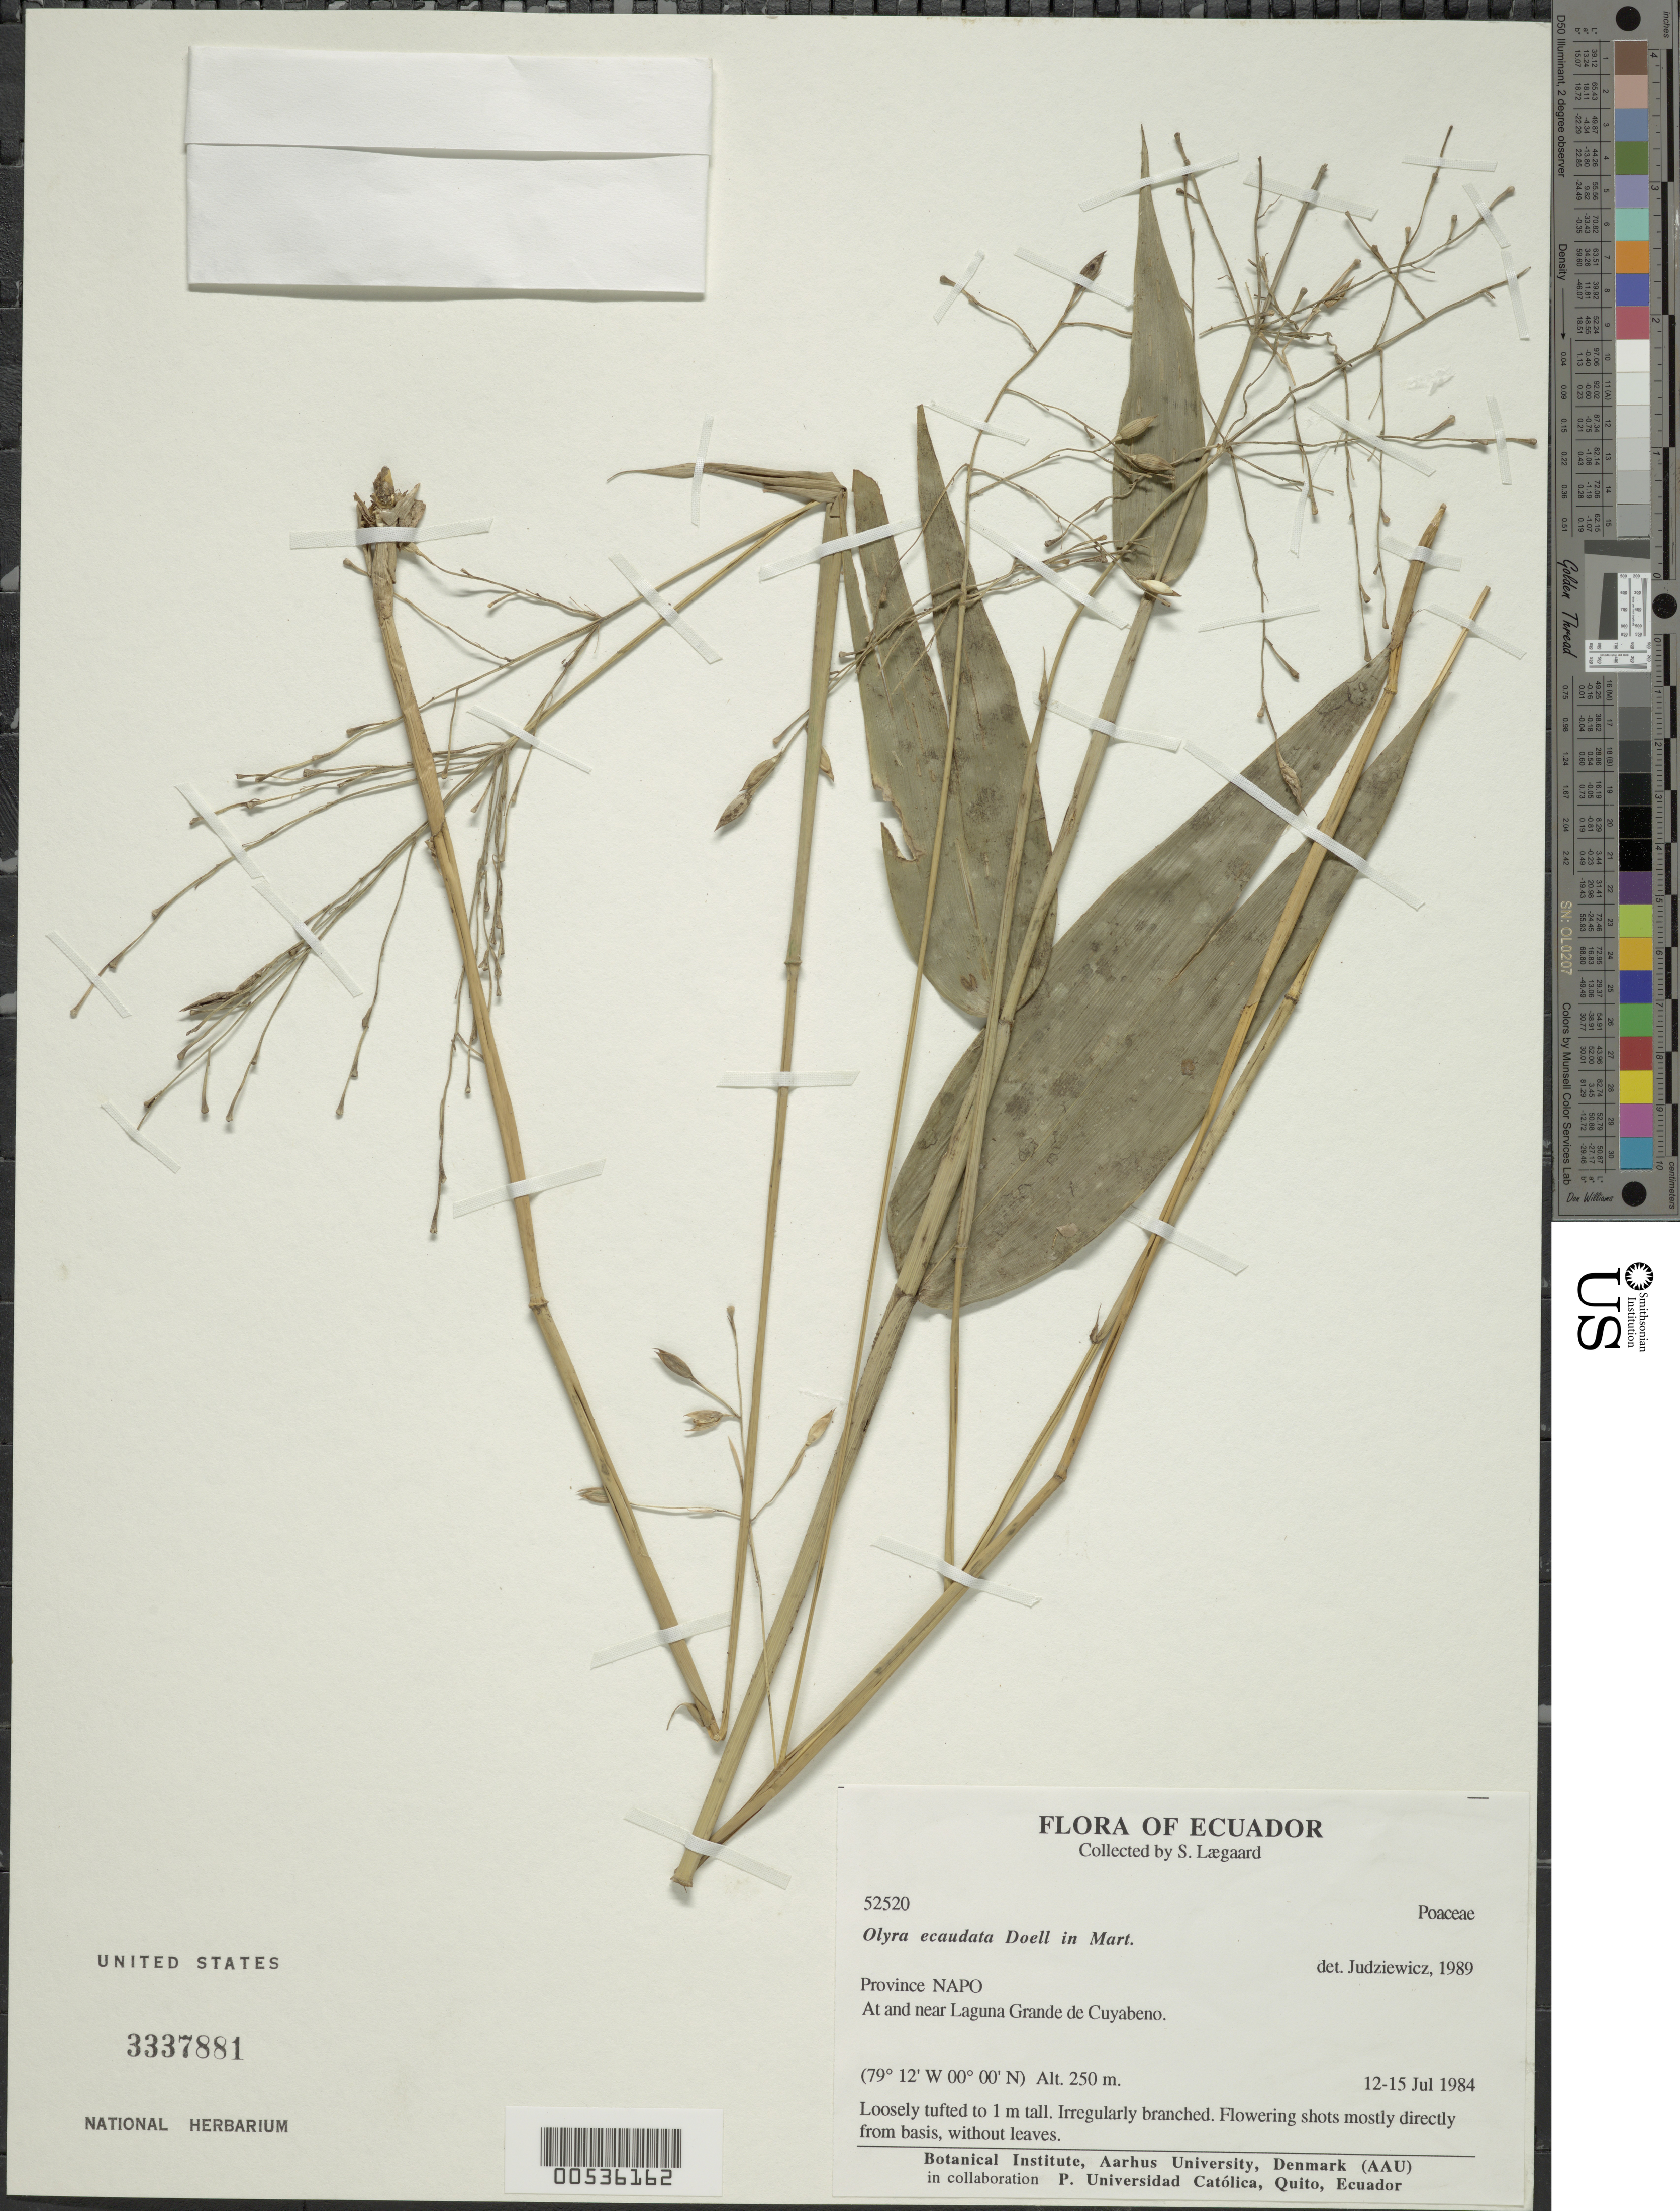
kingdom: Plantae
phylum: Tracheophyta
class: Liliopsida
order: Poales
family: Poaceae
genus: Olyra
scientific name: Olyra ecaudata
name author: Döll in Mart.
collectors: S. Lægaard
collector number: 52520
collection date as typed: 12 Jul 1984 to 15 Jul 1984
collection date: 1984-07-12/1984-07-15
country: Ecuador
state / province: Napo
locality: Near Laguna Grande de cuyabeno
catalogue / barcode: US 3337881